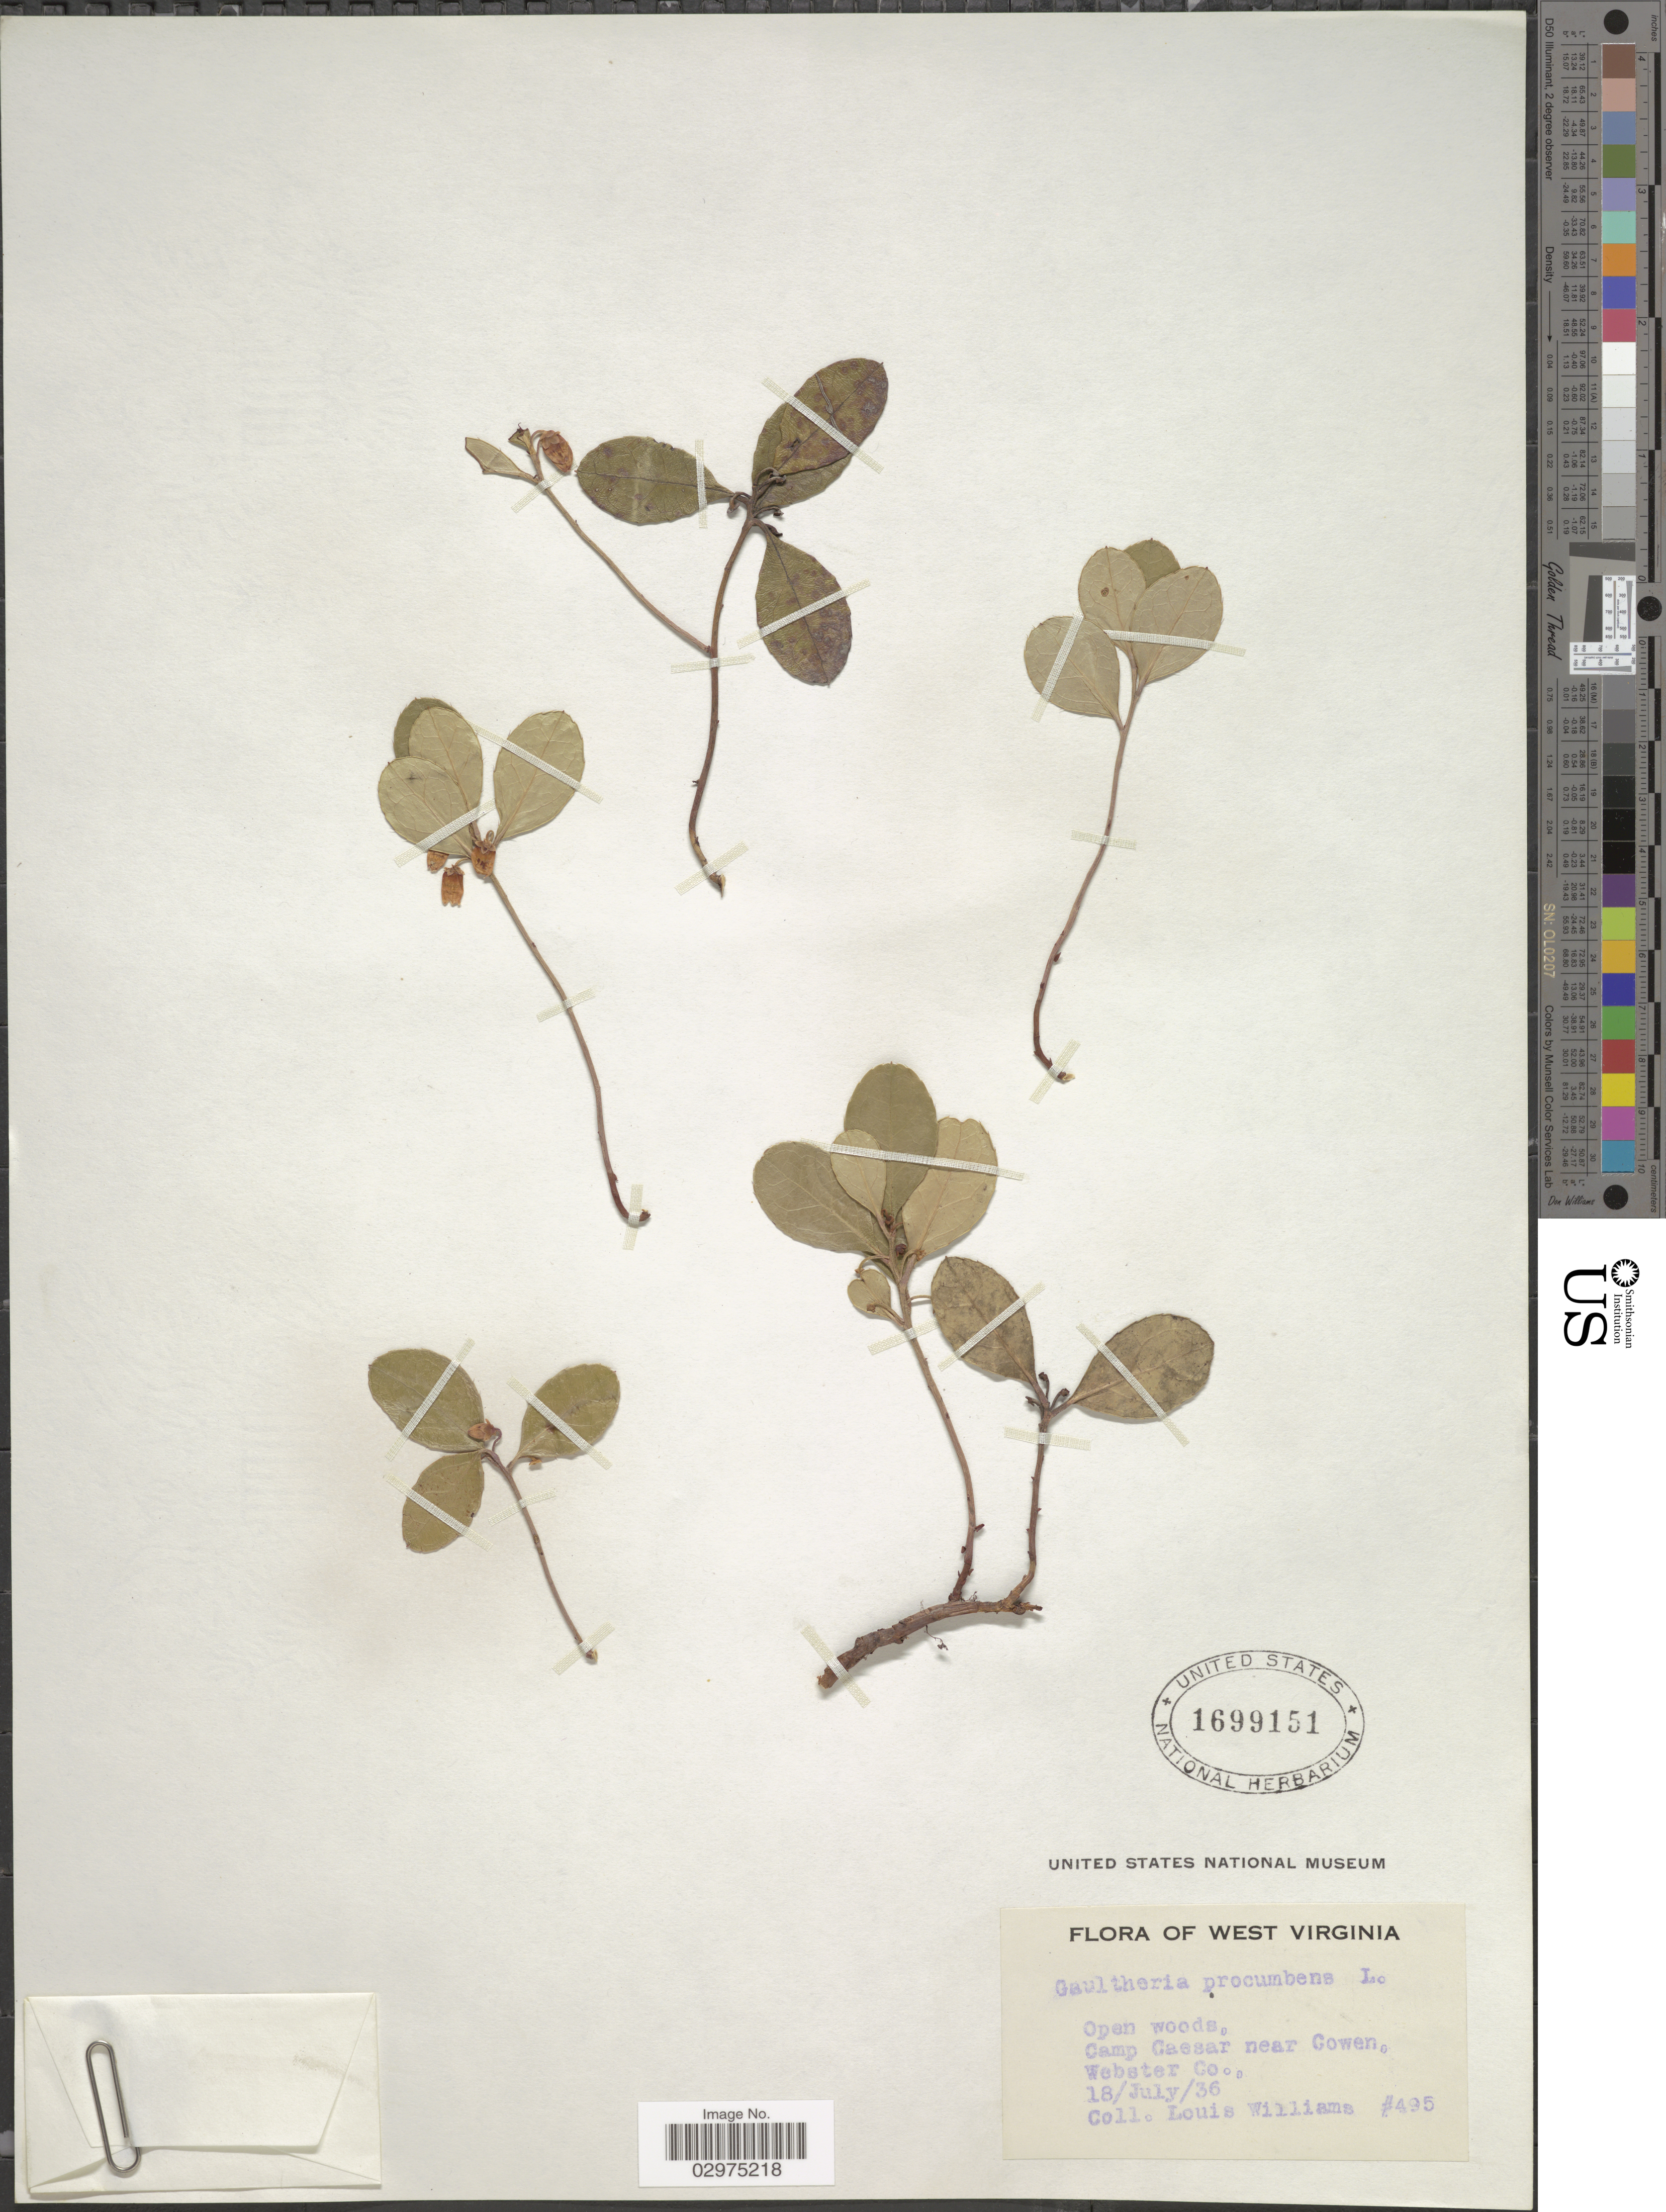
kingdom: Plantae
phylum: Tracheophyta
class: Magnoliopsida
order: Ericales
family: Ericaceae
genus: Gaultheria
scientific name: Gaultheria procumbens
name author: L.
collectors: L. O. Williams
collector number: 495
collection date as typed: Transcribed d/m/y: 18/7/36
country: United States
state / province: West Virginia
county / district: Webster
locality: Camp Ceasar near Cowen, Webster Co.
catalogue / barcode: US 1699151